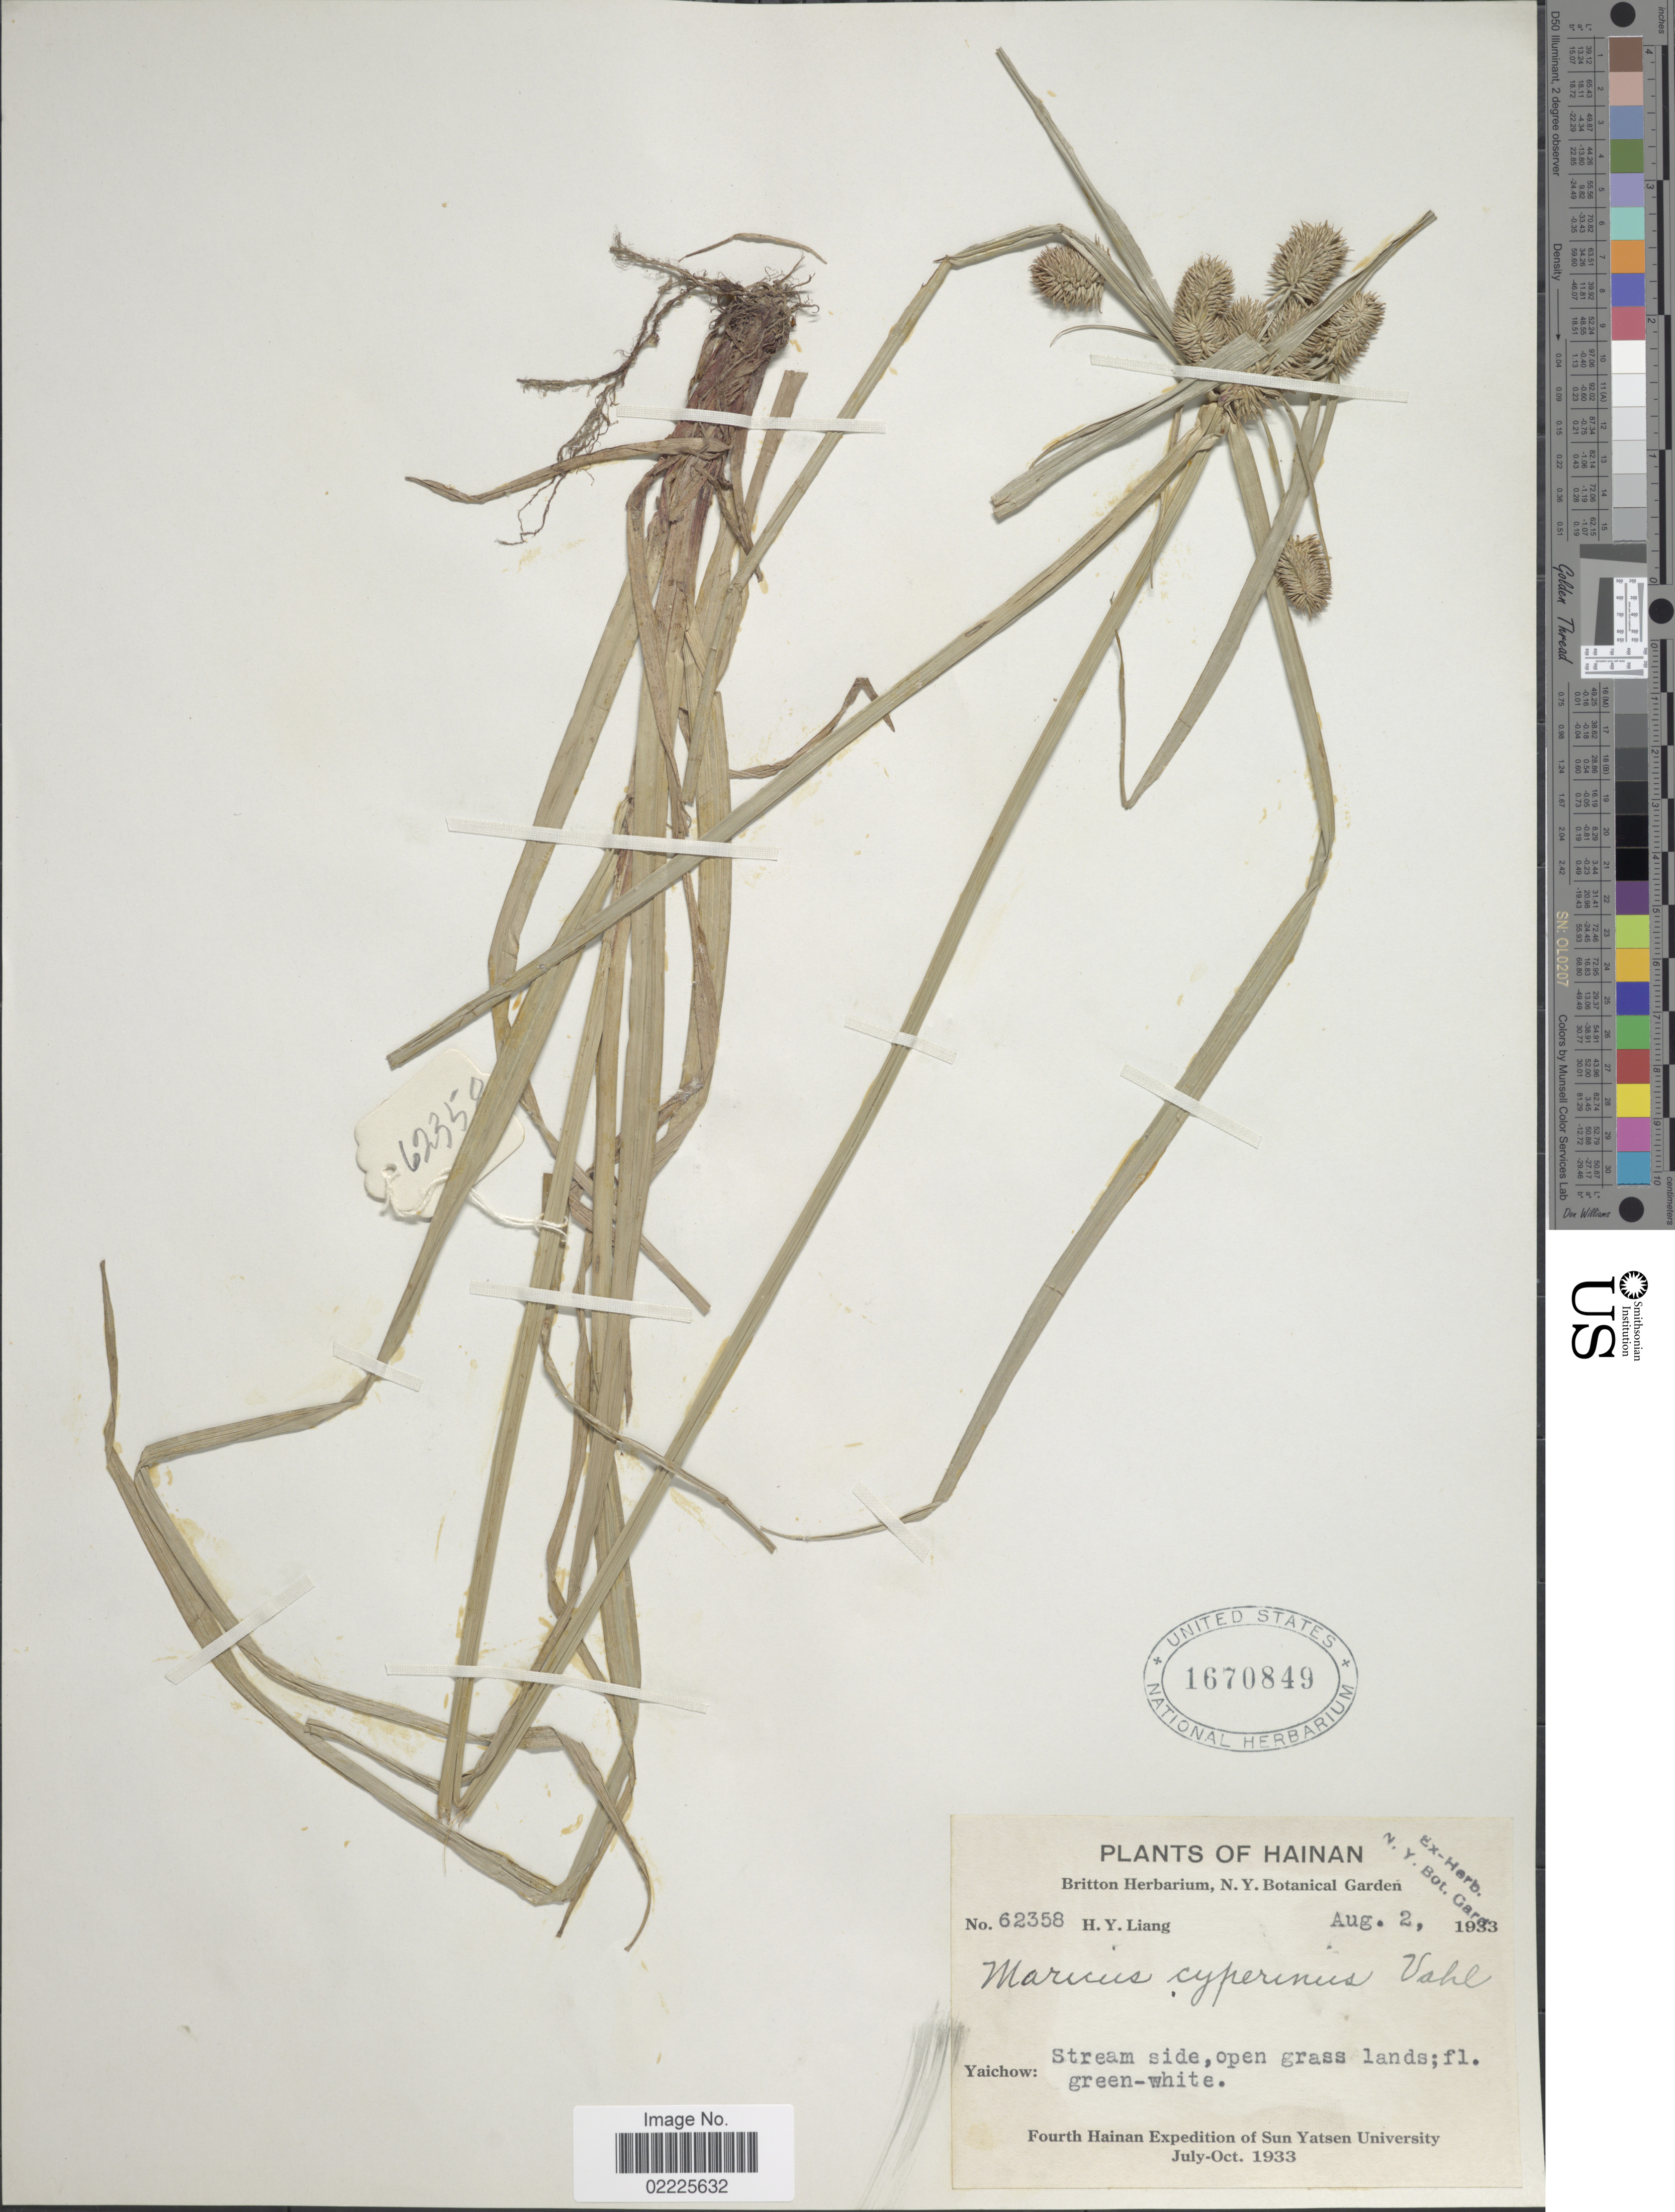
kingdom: Plantae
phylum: Tracheophyta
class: Liliopsida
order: Poales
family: Cyperaceae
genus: Cyperus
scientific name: Cyperus cyperinus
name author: (Retz.) Valck. Sur.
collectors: H. Y. Liang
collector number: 62358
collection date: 1933-08-02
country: China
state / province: Hainan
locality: Yaichow: stream side.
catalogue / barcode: US 1670849